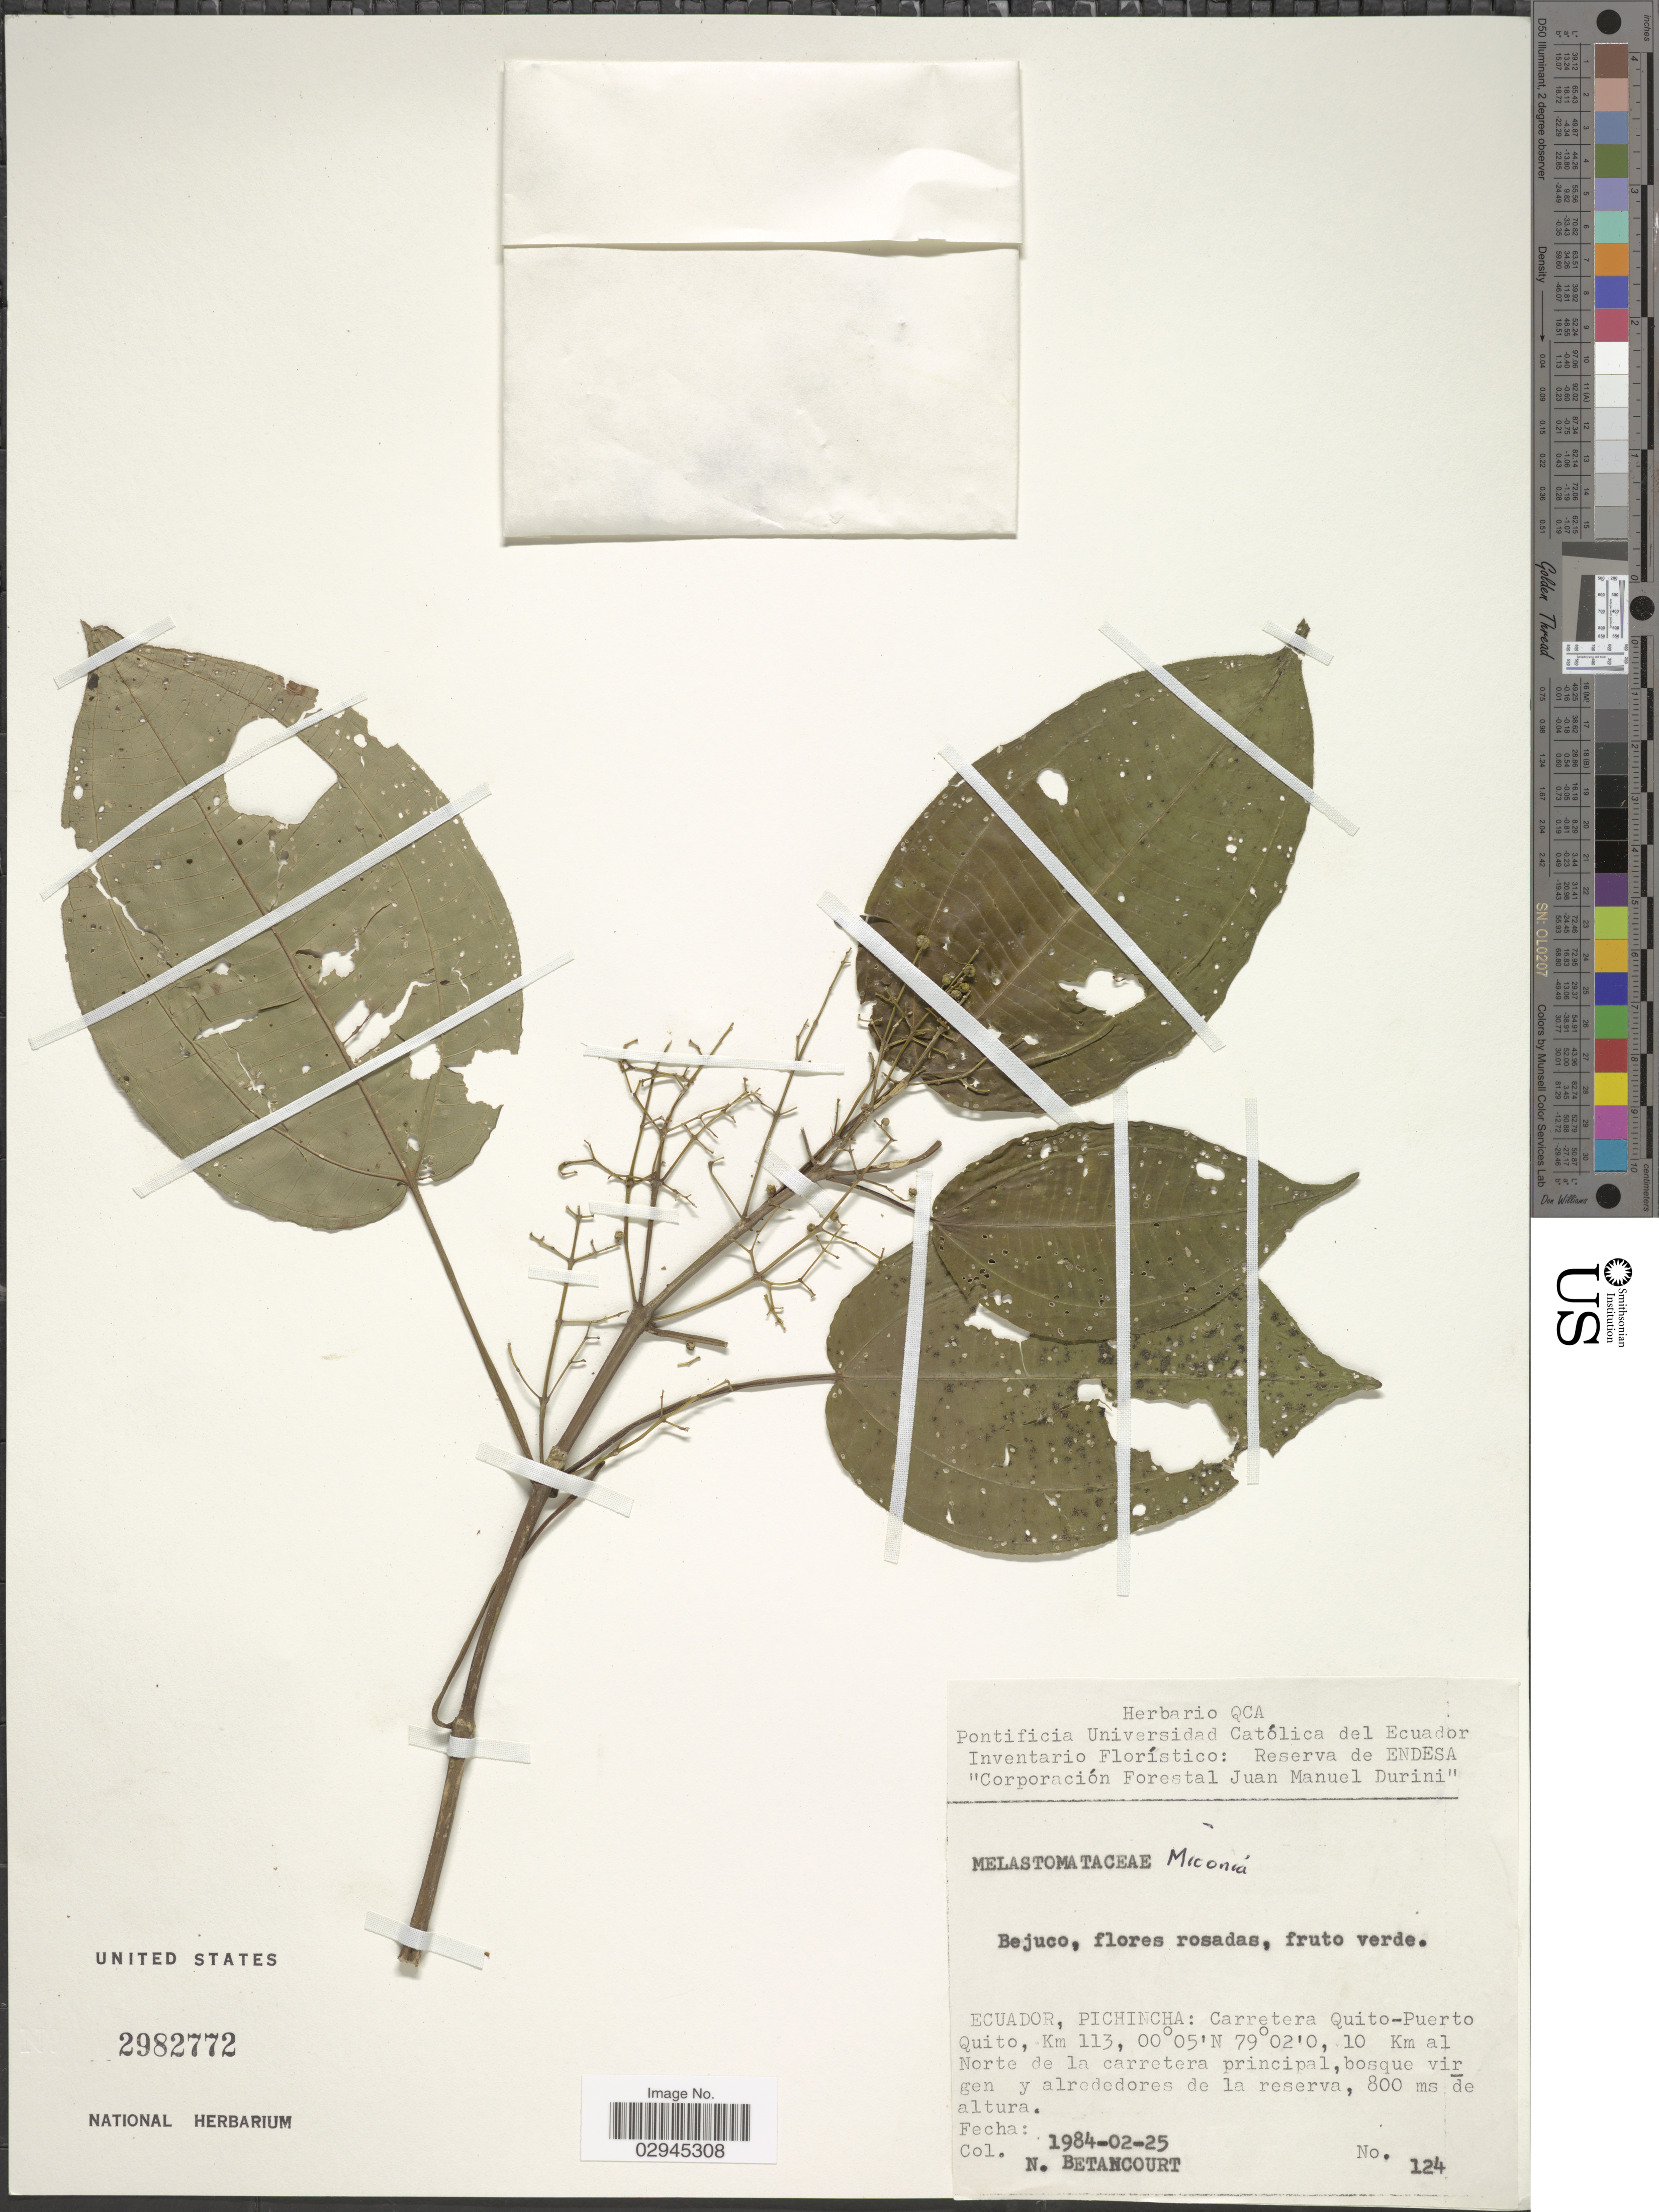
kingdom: Plantae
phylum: Tracheophyta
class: Magnoliopsida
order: Myrtales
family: Melastomataceae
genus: Miconia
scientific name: Miconia sp.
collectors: N. Betancourt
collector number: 124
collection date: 1984-02-25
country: Ecuador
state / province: Pichincha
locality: Carretera Quito-Puerto Quito, Km 113, 10 Km al Norte de la carretera principal, bosque virgen y alrededores de la reserva.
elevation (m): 800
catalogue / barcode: US 2982772